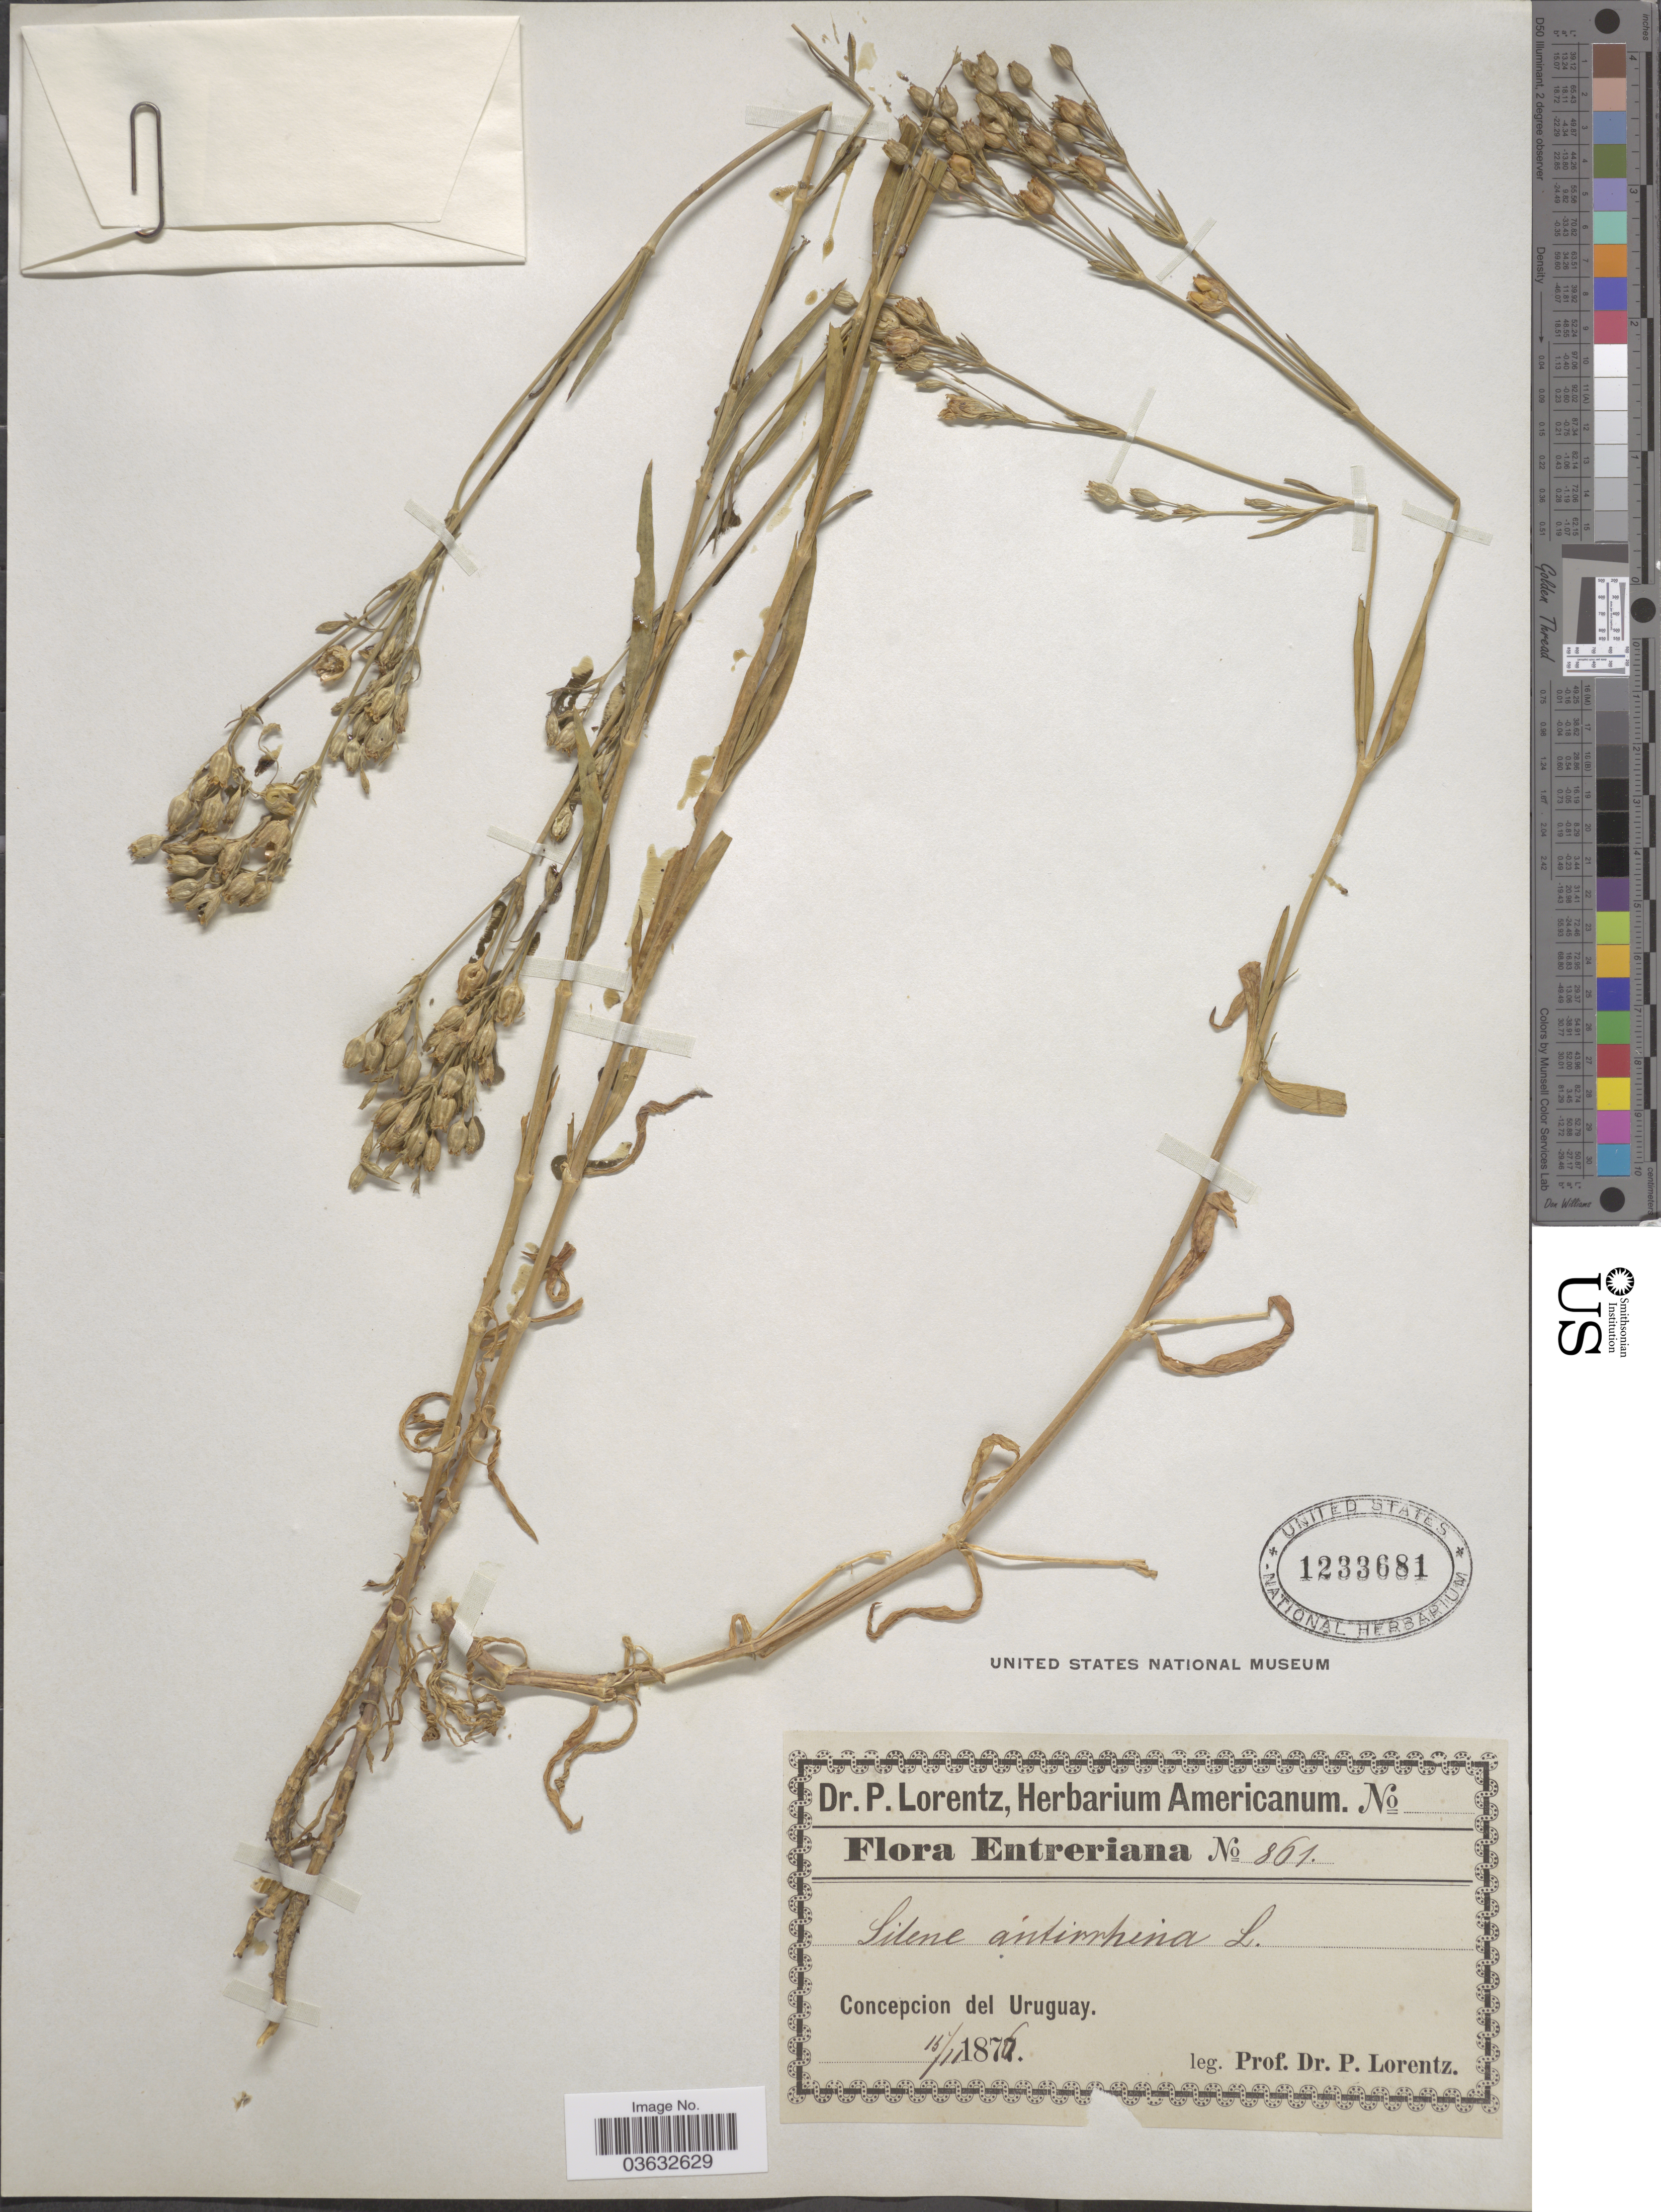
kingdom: Plantae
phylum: Tracheophyta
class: Magnoliopsida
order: Caryophyllales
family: Caryophyllaceae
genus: Silene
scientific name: Silene antirrhina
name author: L.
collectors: P. G. Lorentz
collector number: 861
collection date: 1876-11-15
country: Uruguay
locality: Concepcion del Uruguay.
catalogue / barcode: US 1233681